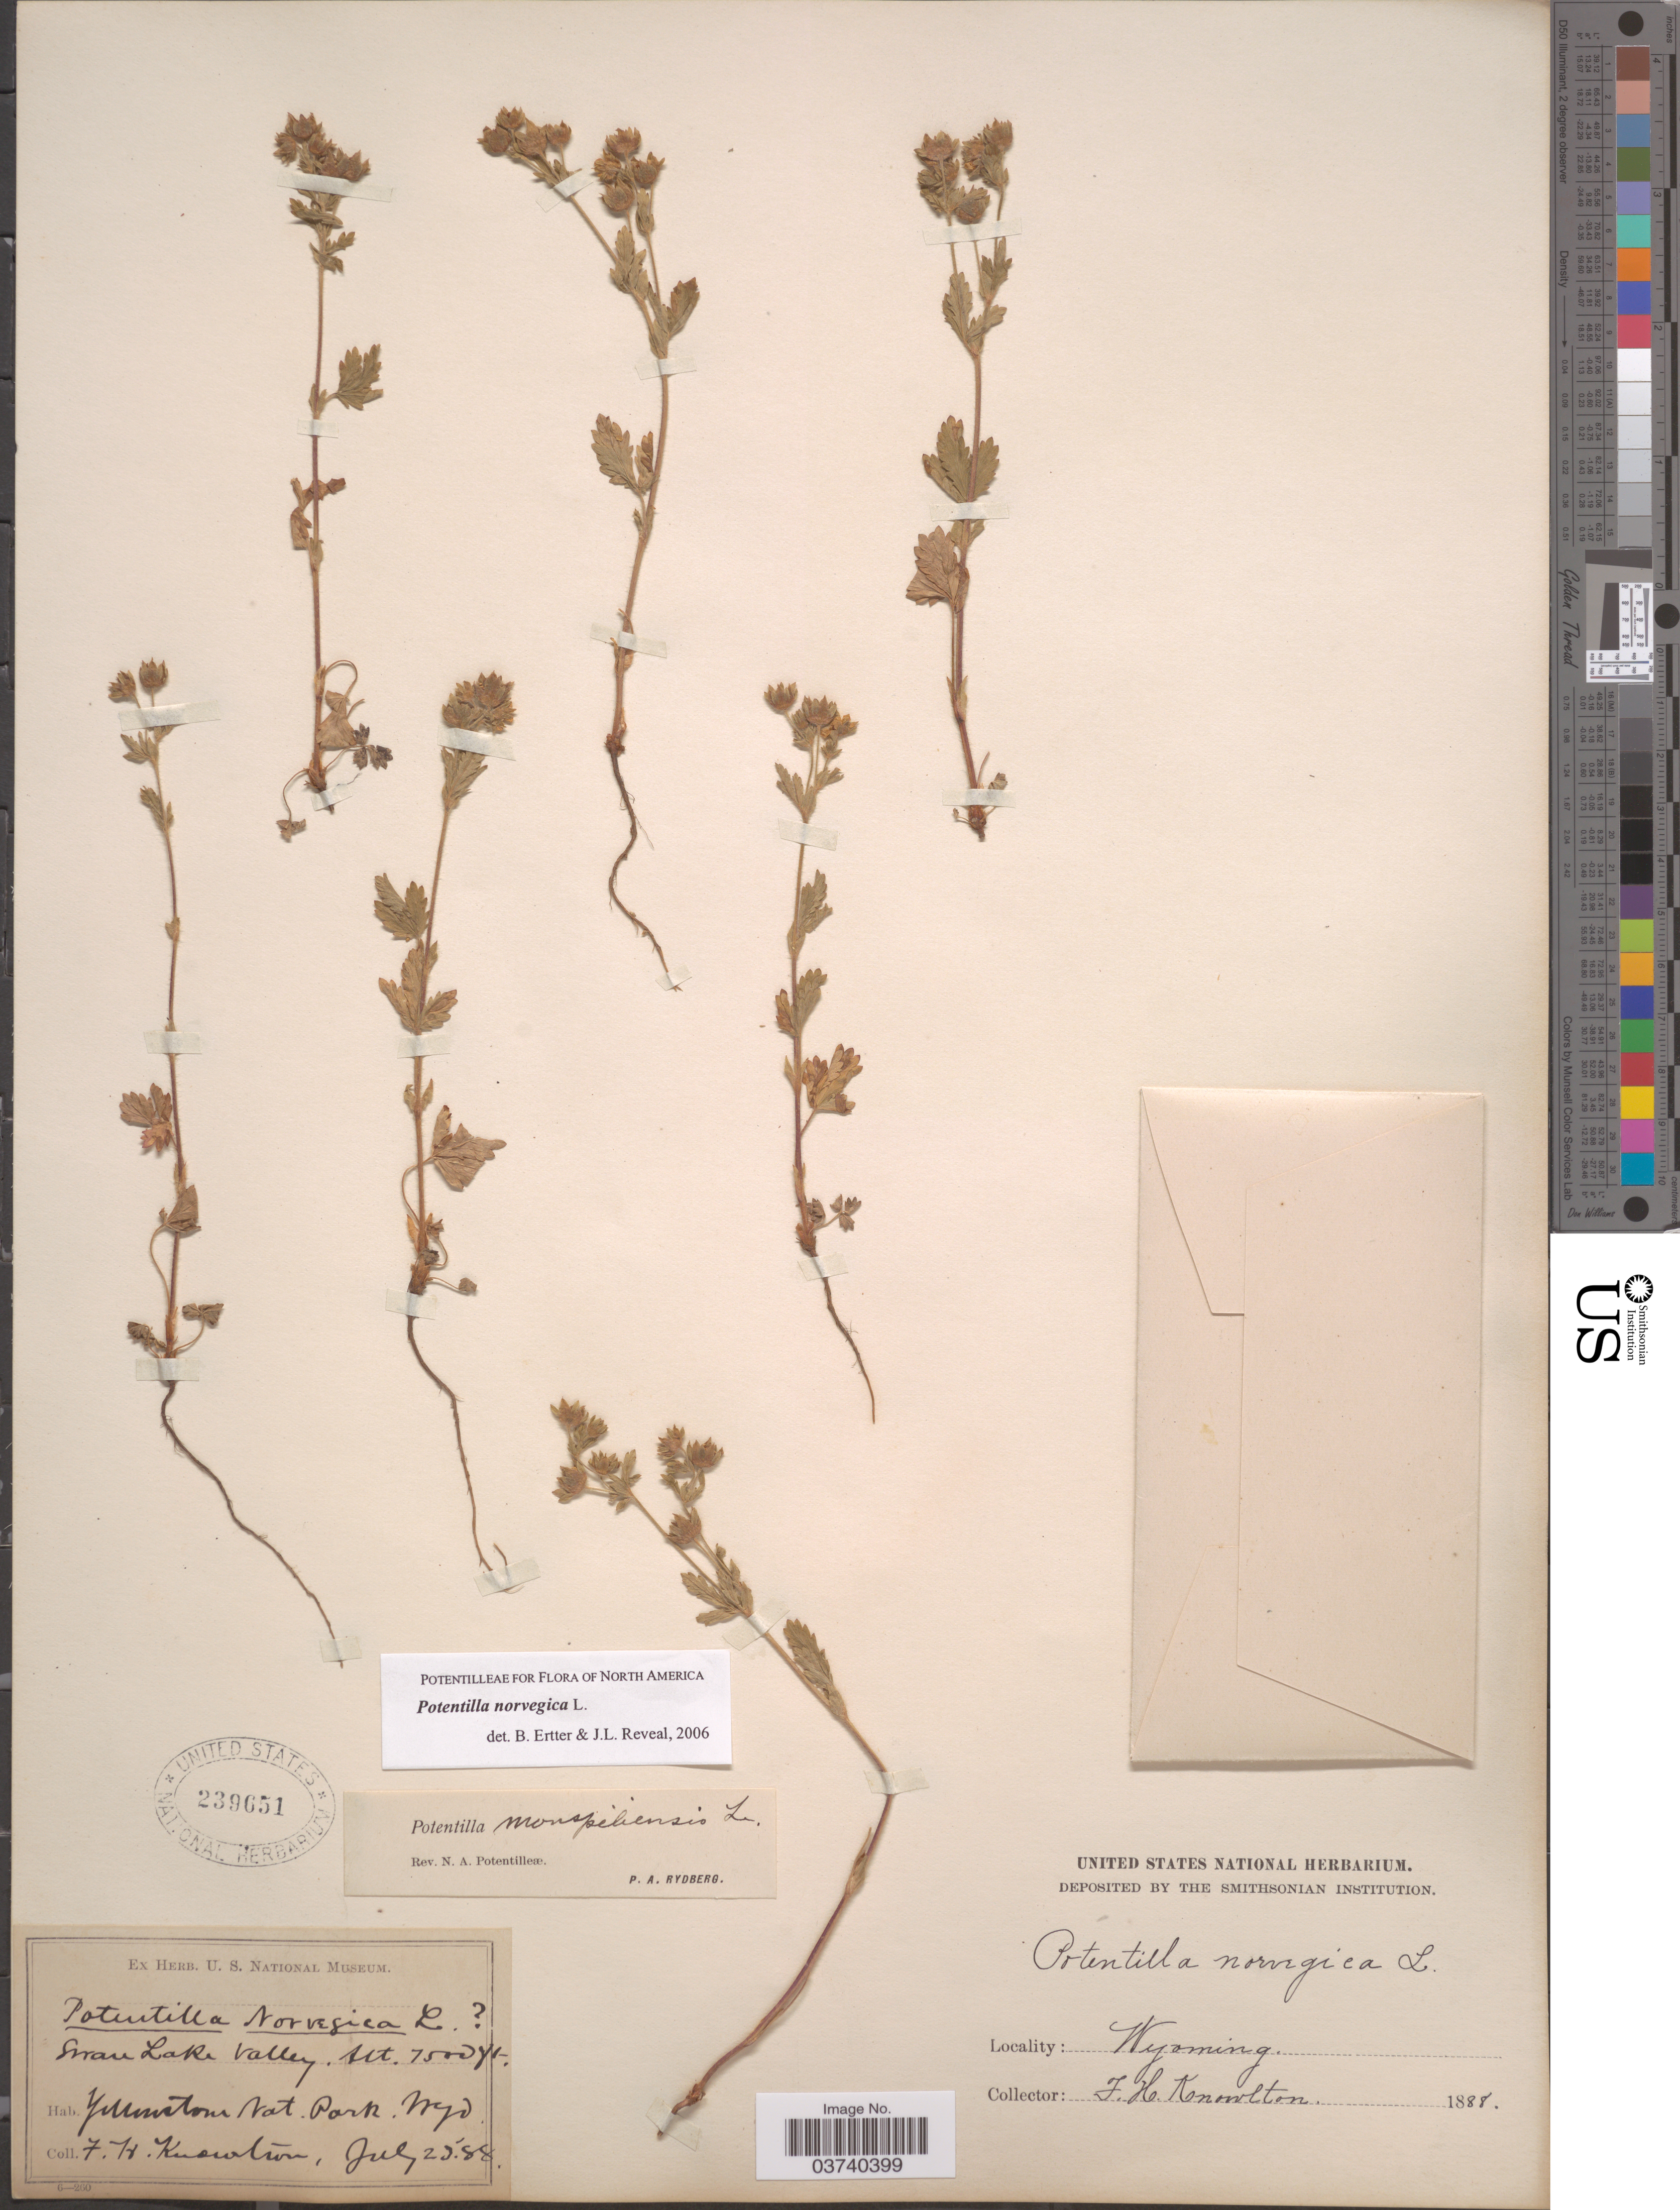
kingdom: Plantae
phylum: Tracheophyta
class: Magnoliopsida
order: Rosales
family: Rosaceae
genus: Potentilla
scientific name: Potentilla norvegica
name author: L.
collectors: F. H. Knowlton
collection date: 1888-07-25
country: United States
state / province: Wyoming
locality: Swan Lake Valley. Yellowstone Nat. Park.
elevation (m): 2286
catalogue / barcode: US 239651